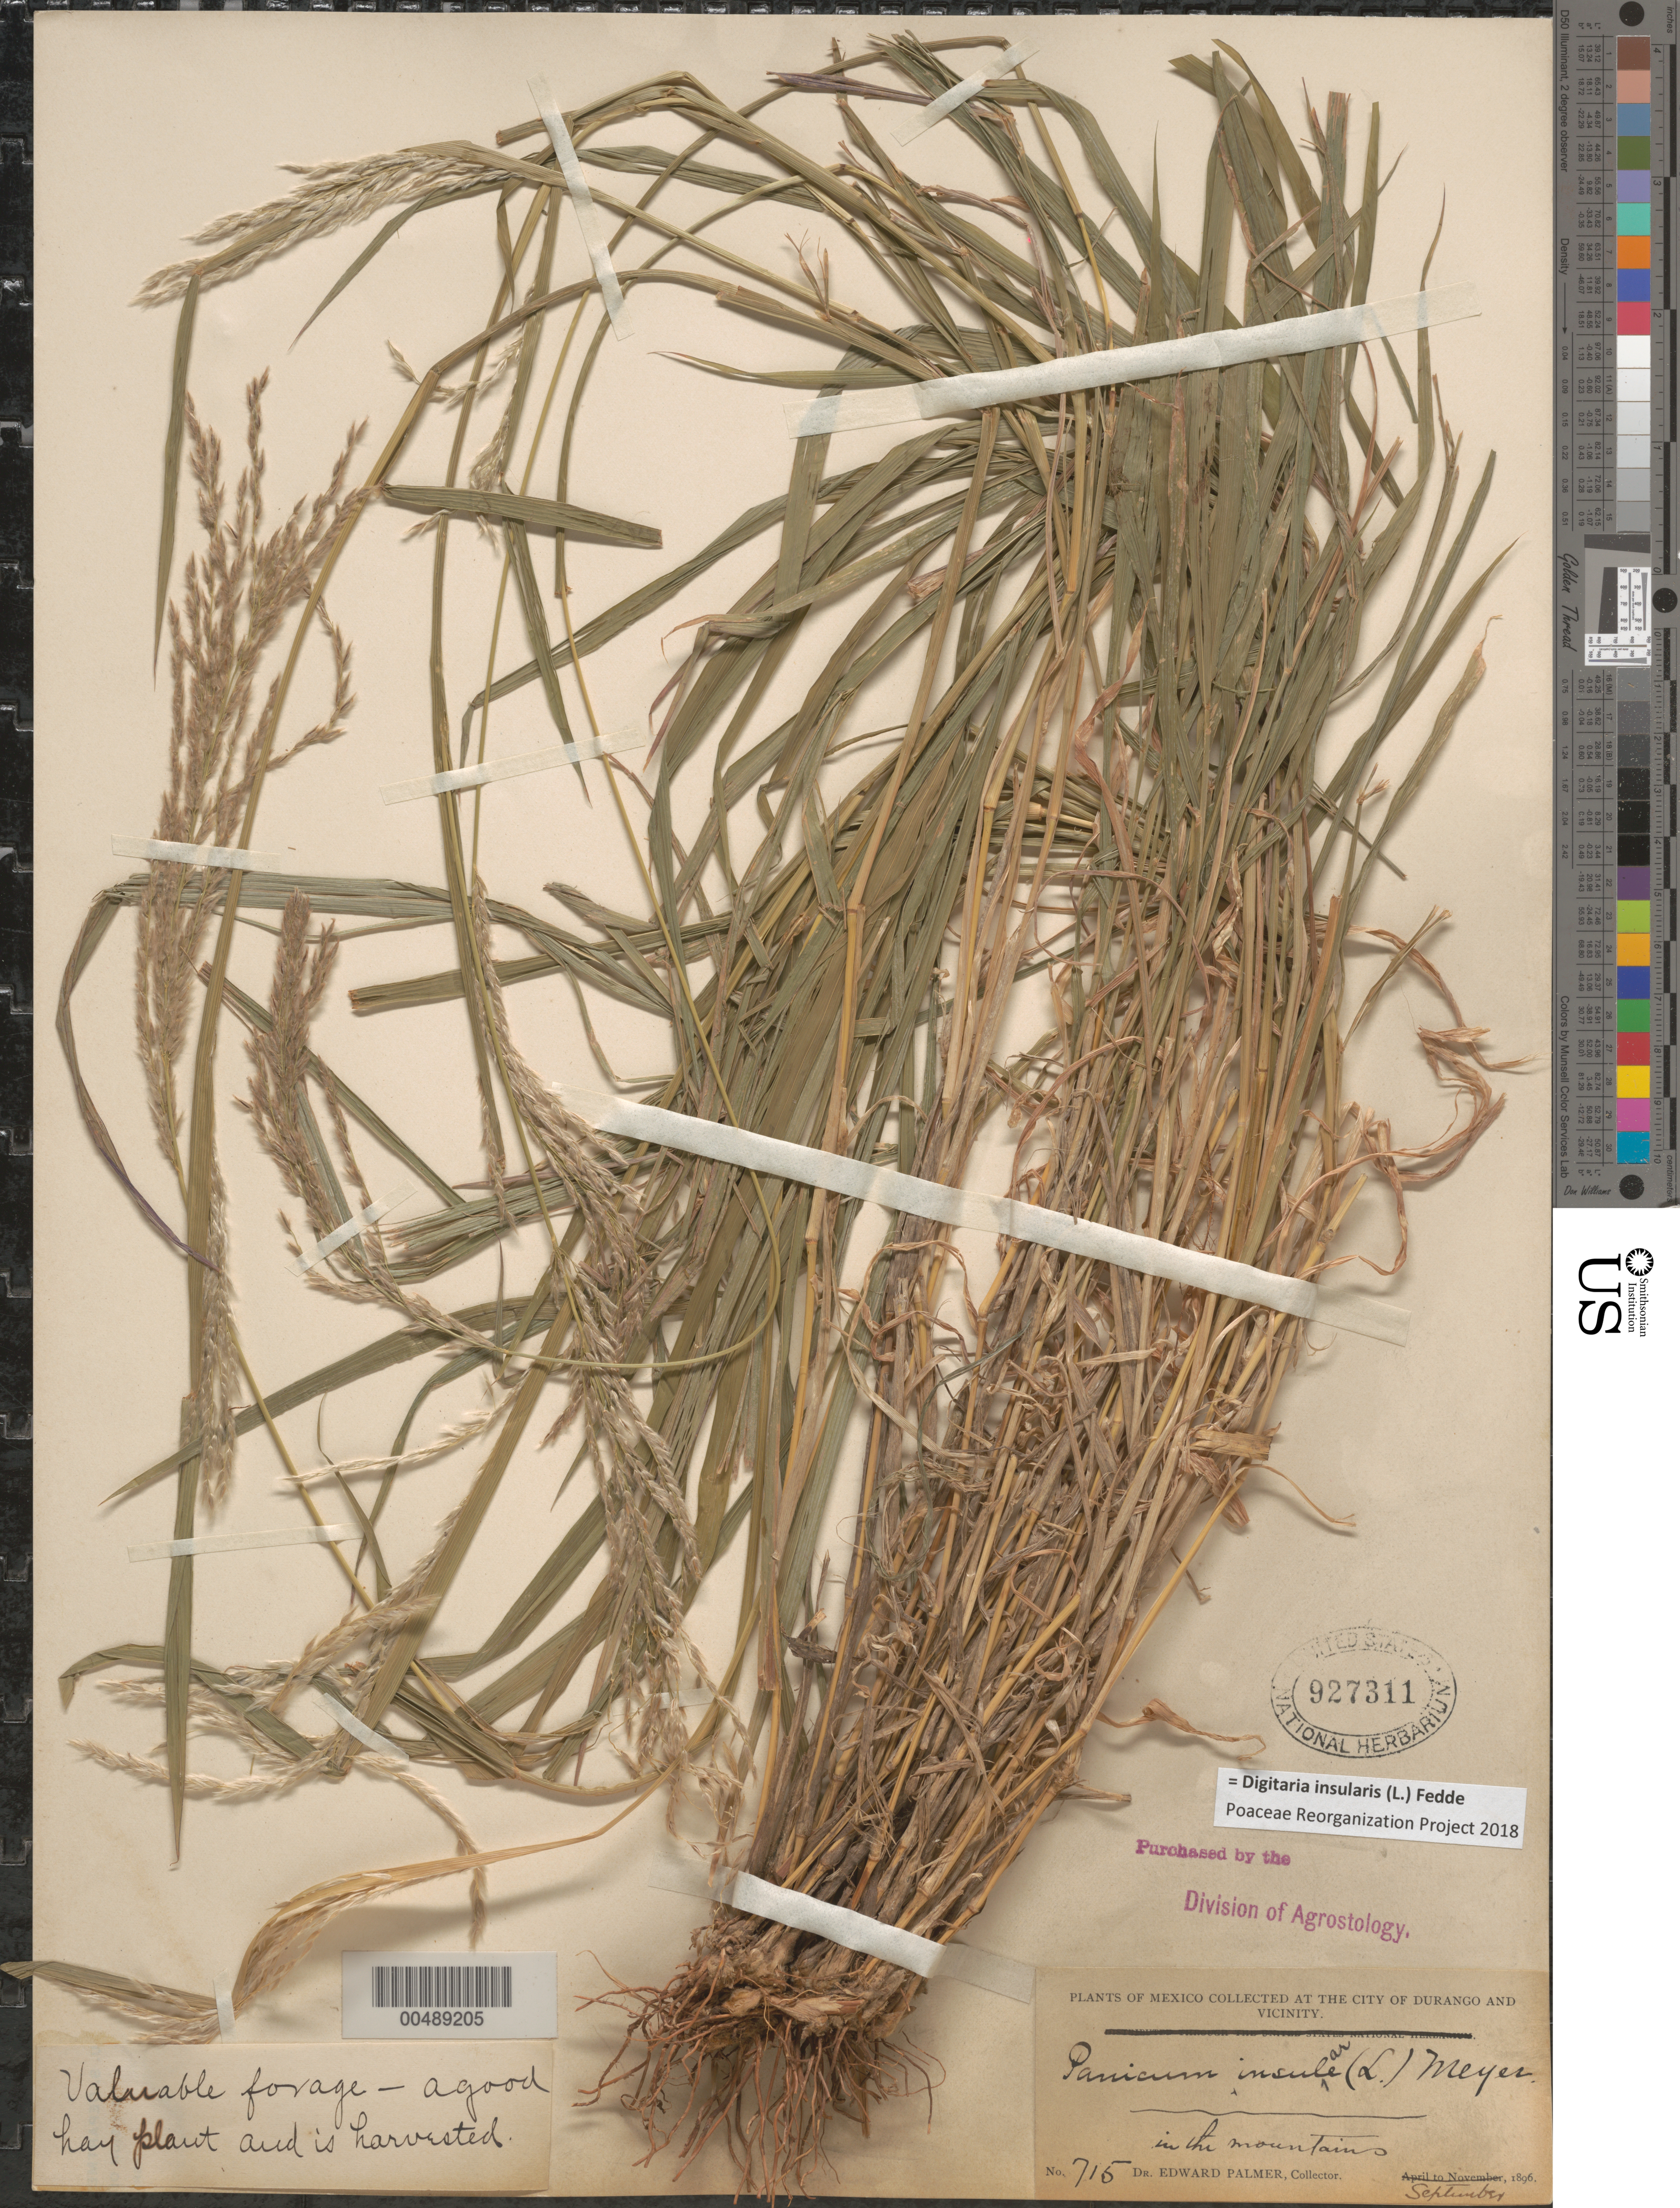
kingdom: Plantae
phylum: Tracheophyta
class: Liliopsida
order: Poales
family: Poaceae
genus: Digitaria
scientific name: Digitaria insularis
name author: (L.) Fedde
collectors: E. Palmer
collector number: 715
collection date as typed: Sep 1896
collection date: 1896-09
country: Mexico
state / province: Durango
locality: City of Durango and vicinity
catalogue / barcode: US 927311